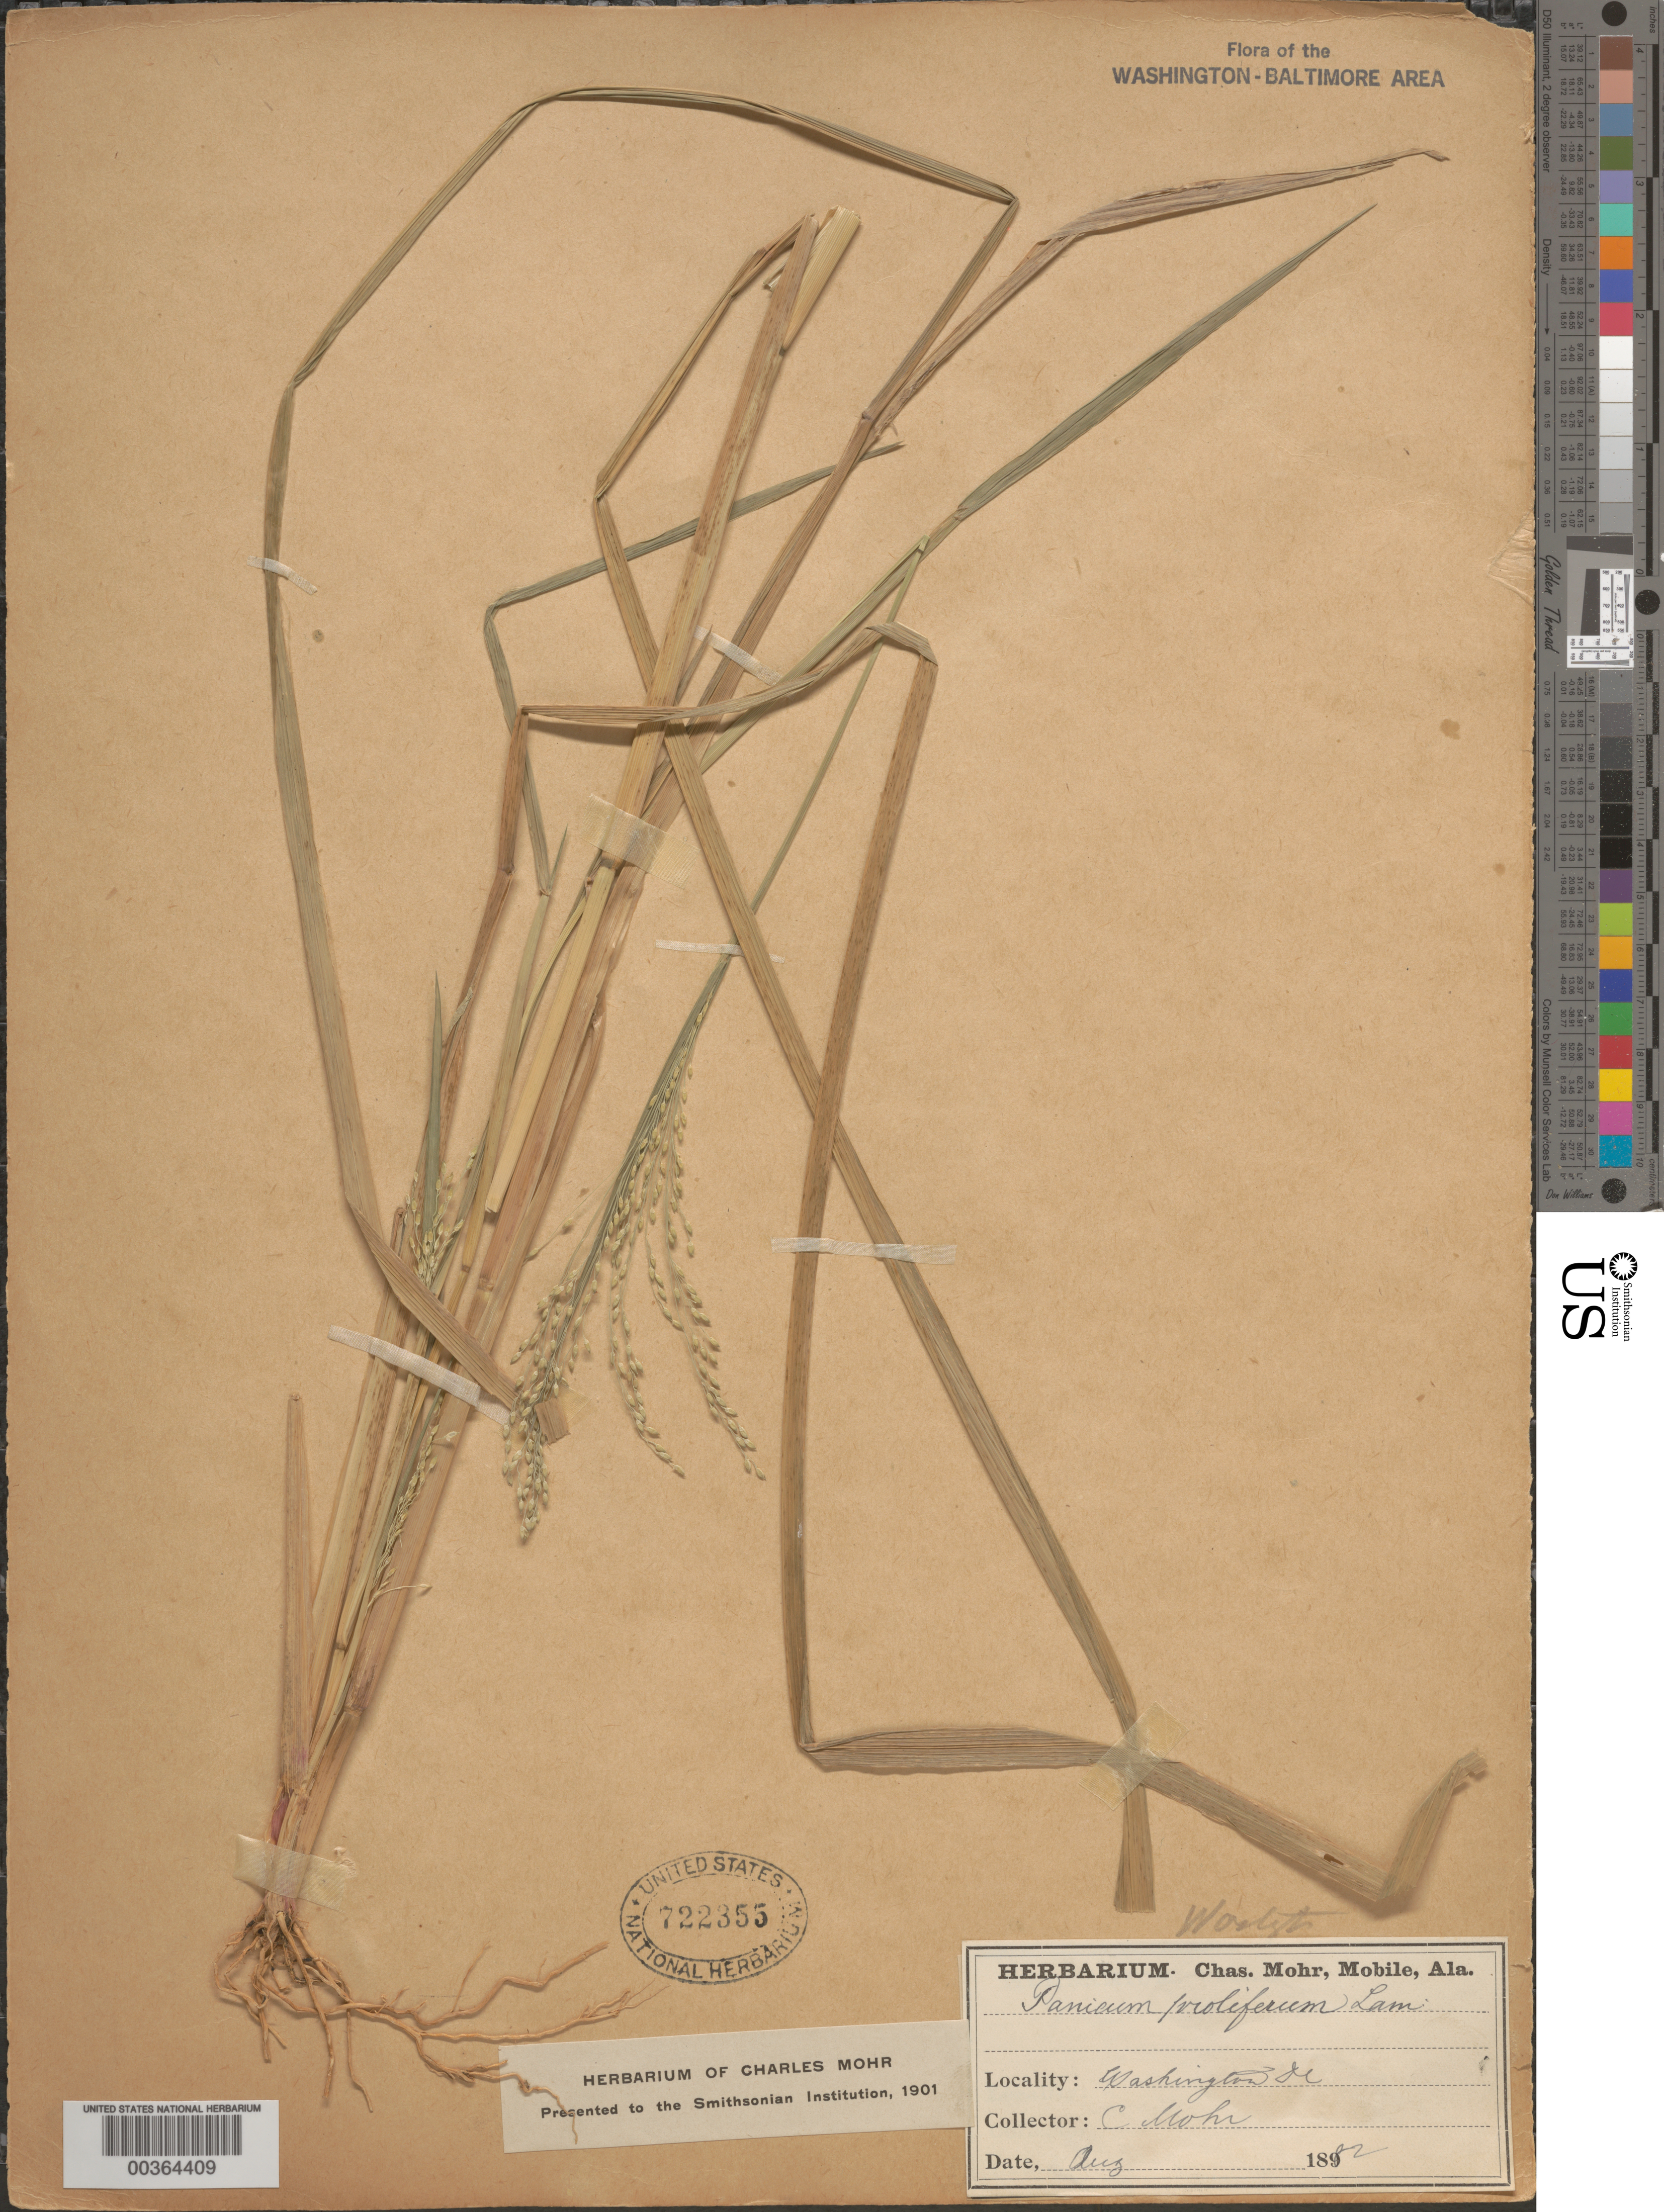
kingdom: Plantae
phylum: Tracheophyta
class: Liliopsida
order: Poales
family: Poaceae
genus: Panicum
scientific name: Panicum dichotomiflorum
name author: Michx.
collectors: C. T. Mohr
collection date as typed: Aug 1882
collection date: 1882-08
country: United States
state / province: District of Columbia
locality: Washington DC area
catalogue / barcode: US 722355